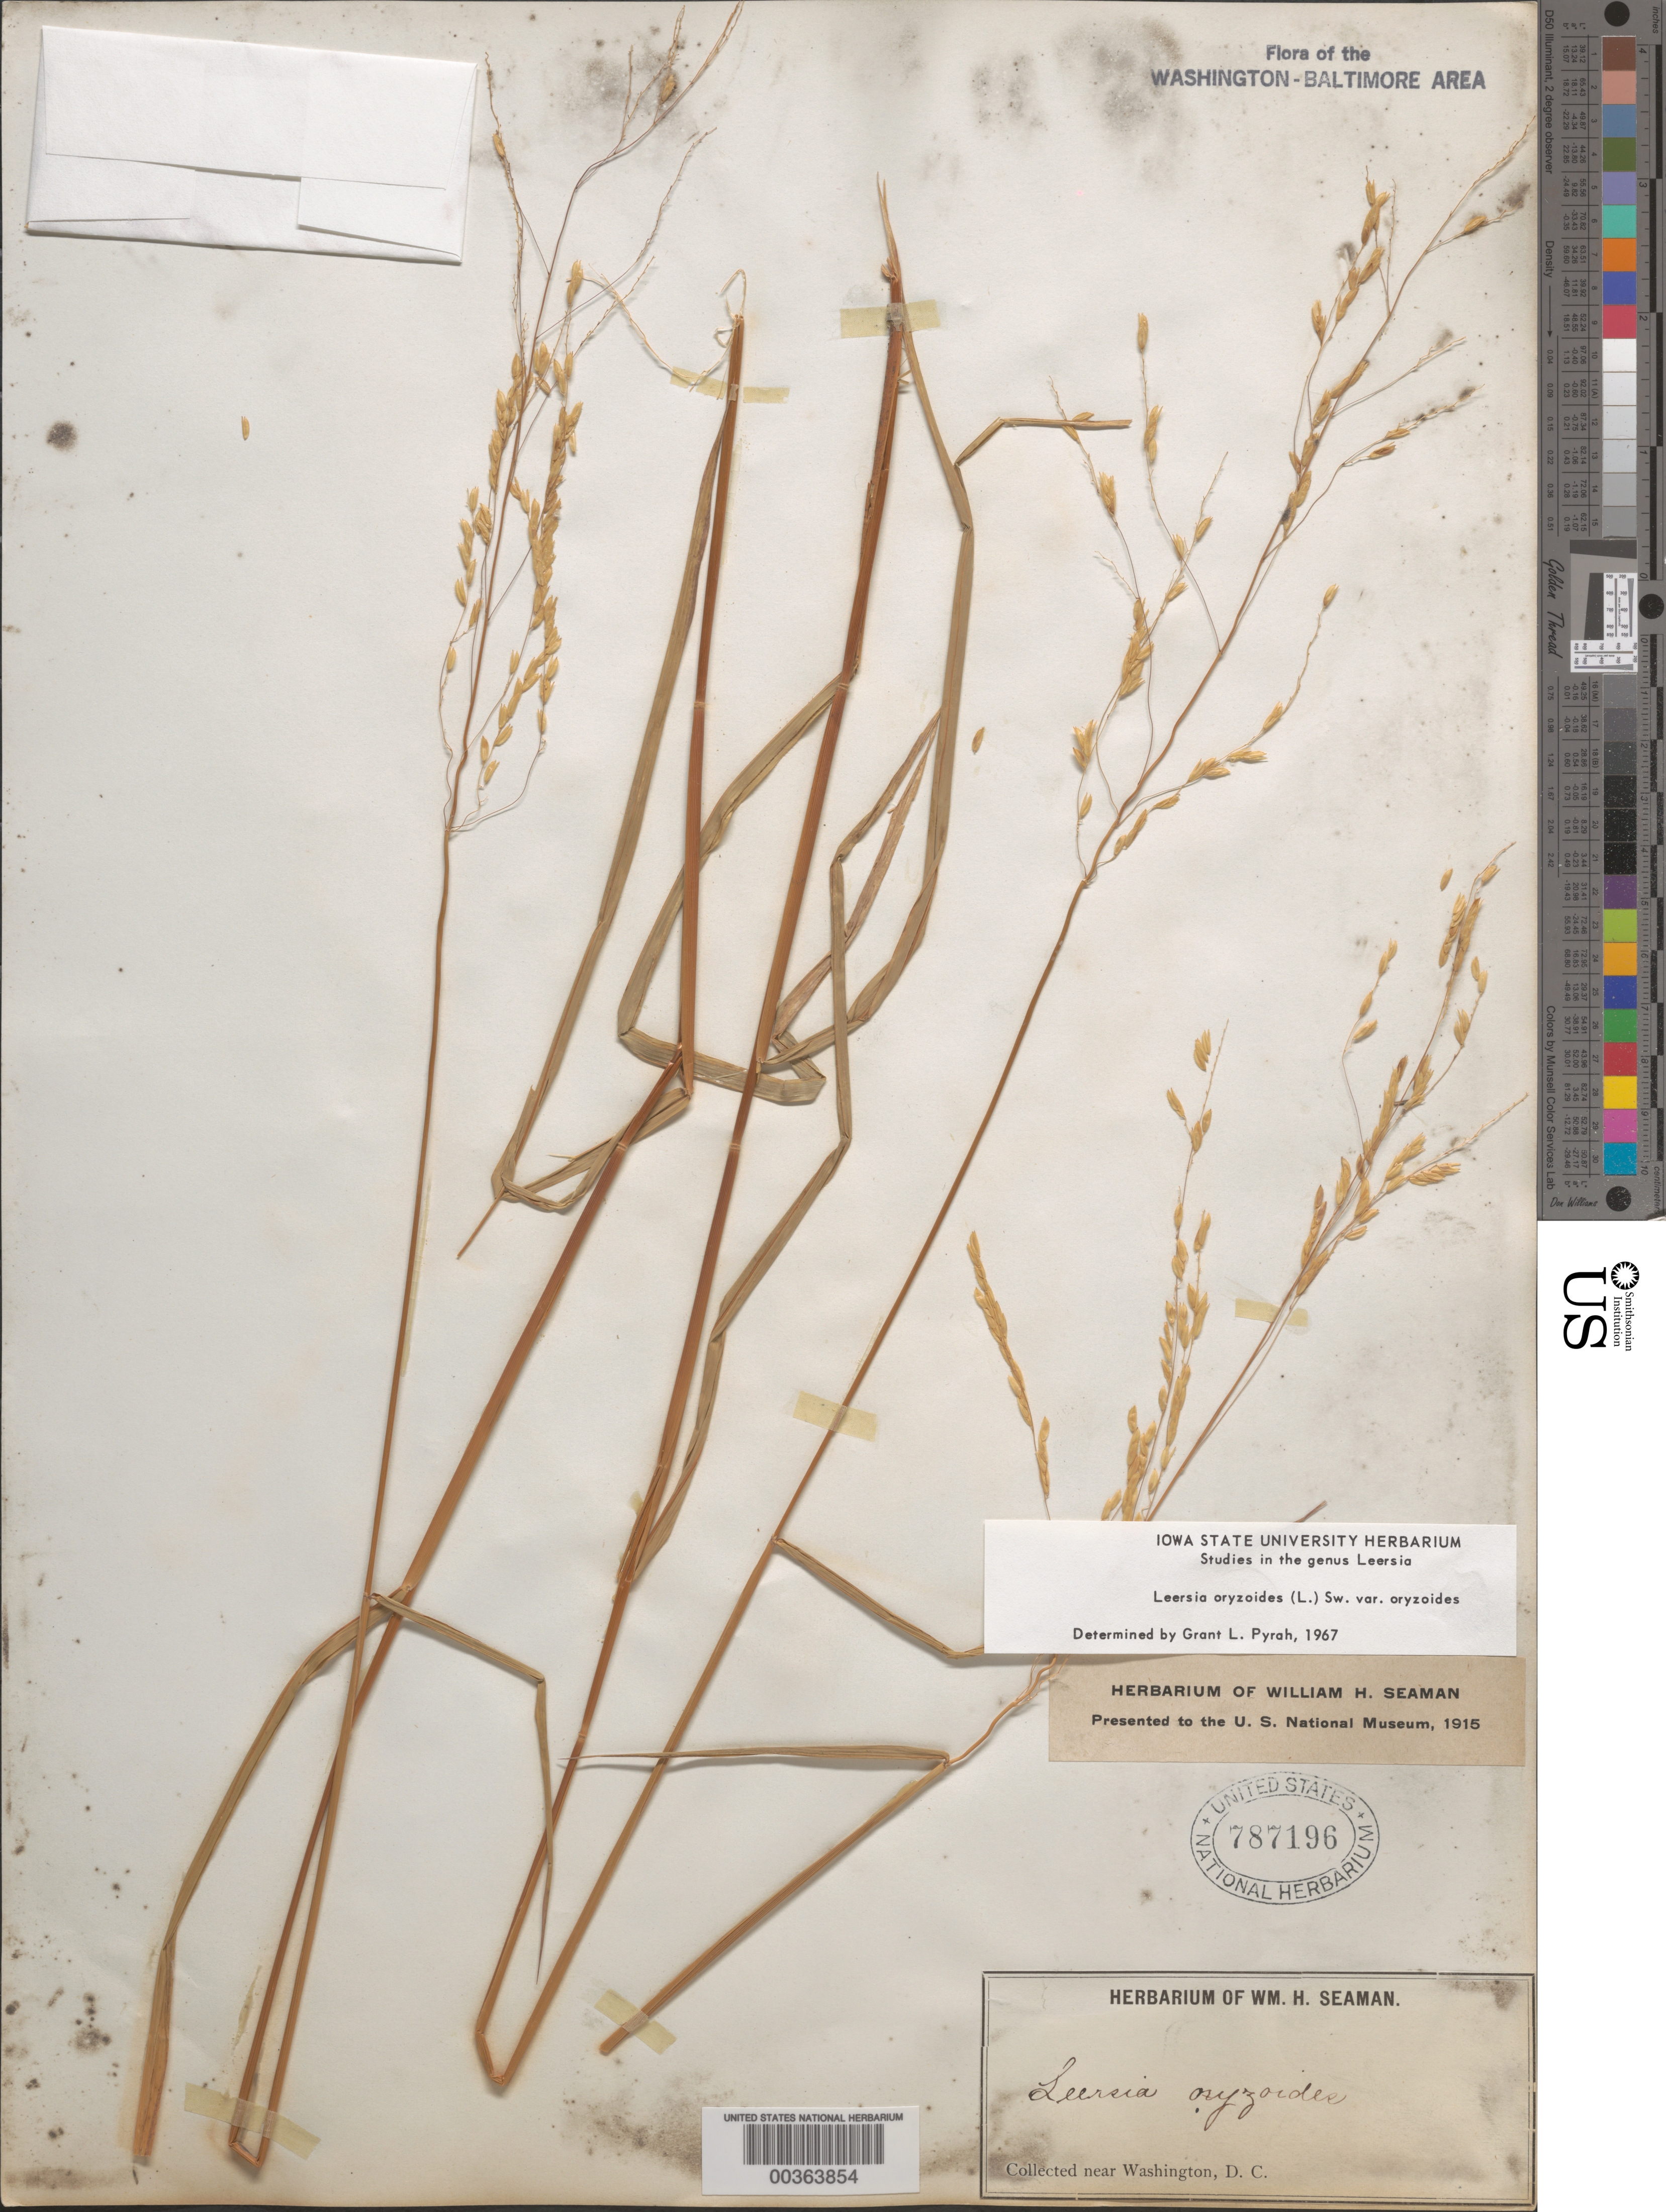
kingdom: Plantae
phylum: Tracheophyta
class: Liliopsida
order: Poales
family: Poaceae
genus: Leersia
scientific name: Leersia oryzoides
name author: (L.) Sw.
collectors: W. Seaman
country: United States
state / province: District of Columbia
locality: Washington DC area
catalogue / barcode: US 787196